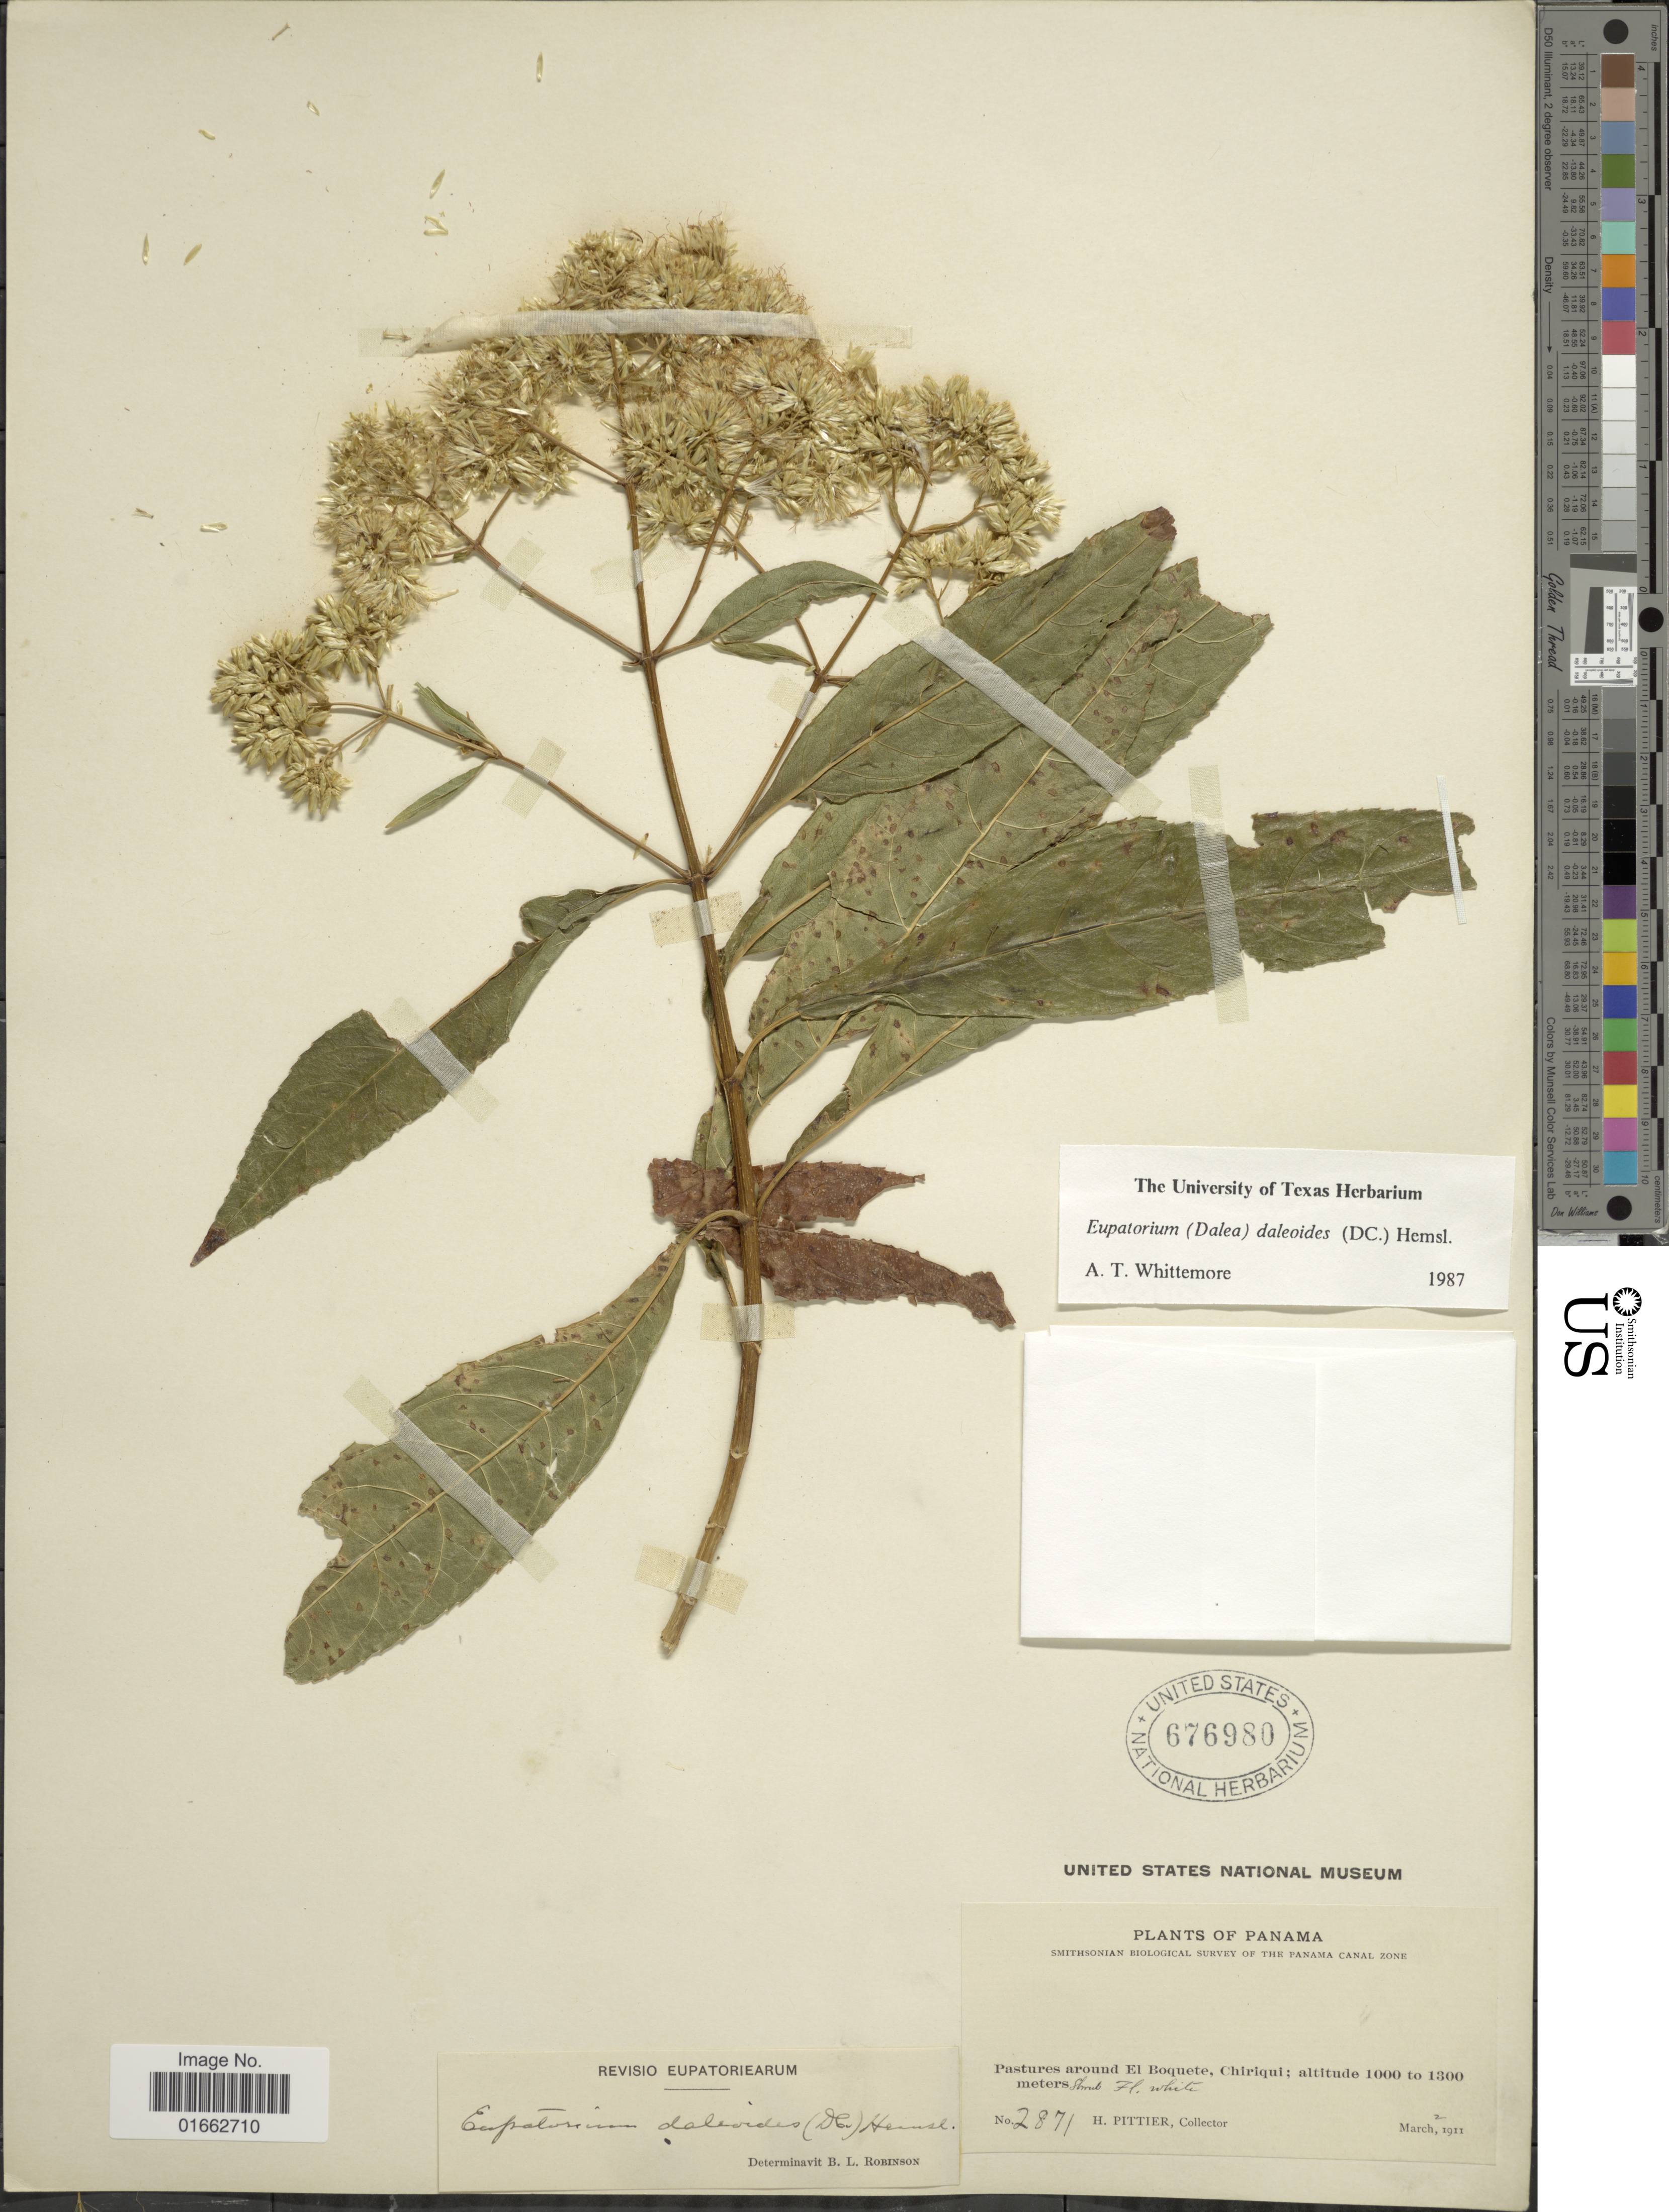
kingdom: Plantae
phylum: Tracheophyta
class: Magnoliopsida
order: Asterales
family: Asteraceae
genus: Critonia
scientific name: Critonia daleoides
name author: DC.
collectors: H. F. Pittier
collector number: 2871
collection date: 1911-03-02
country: Panama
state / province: Chiriqui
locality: Pastures around El Boquete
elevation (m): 1000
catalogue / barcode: US 676980